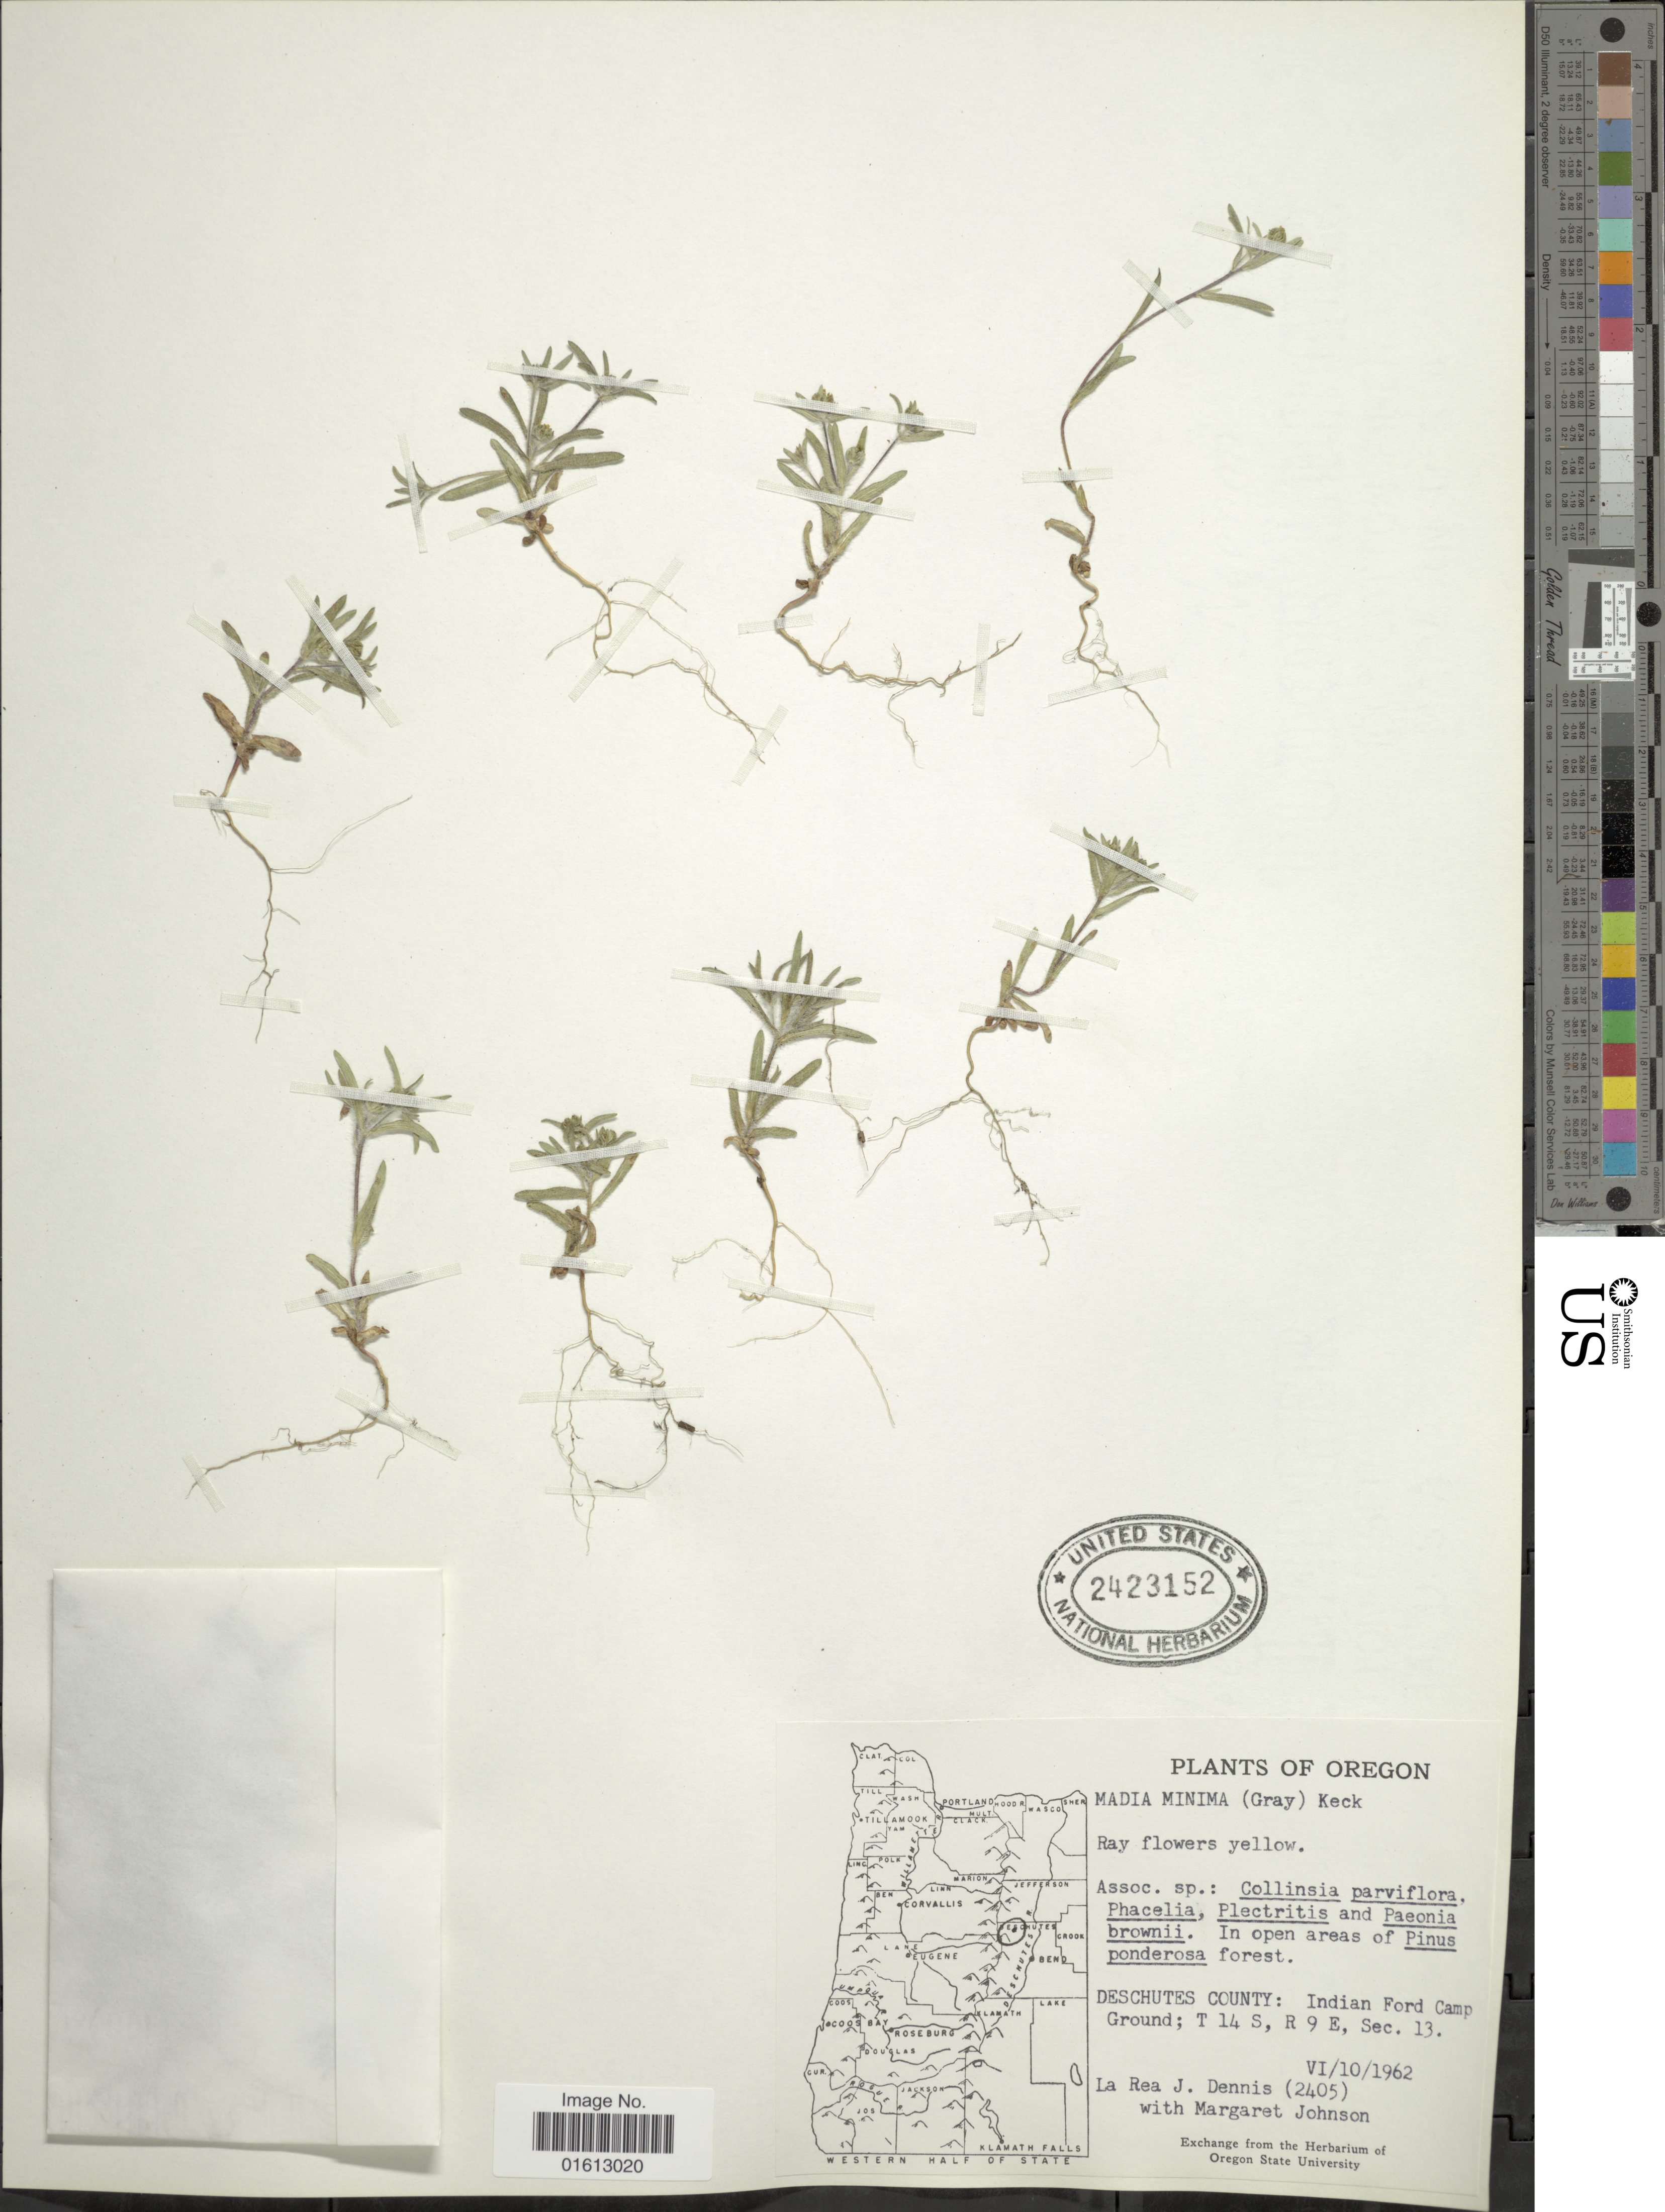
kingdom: Plantae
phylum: Tracheophyta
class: Magnoliopsida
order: Asterales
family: Asteraceae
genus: Madia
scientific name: Madia minima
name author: (A. Gray) D.D. Keck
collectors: R. Dennis & M. Johnson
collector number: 2405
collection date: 1962-06-10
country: United States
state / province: Oregon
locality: Oregon, Deschutes County: Indian Ford Camp Ground; T 14 S, r 9 E, Sec. 13.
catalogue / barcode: US 2423152